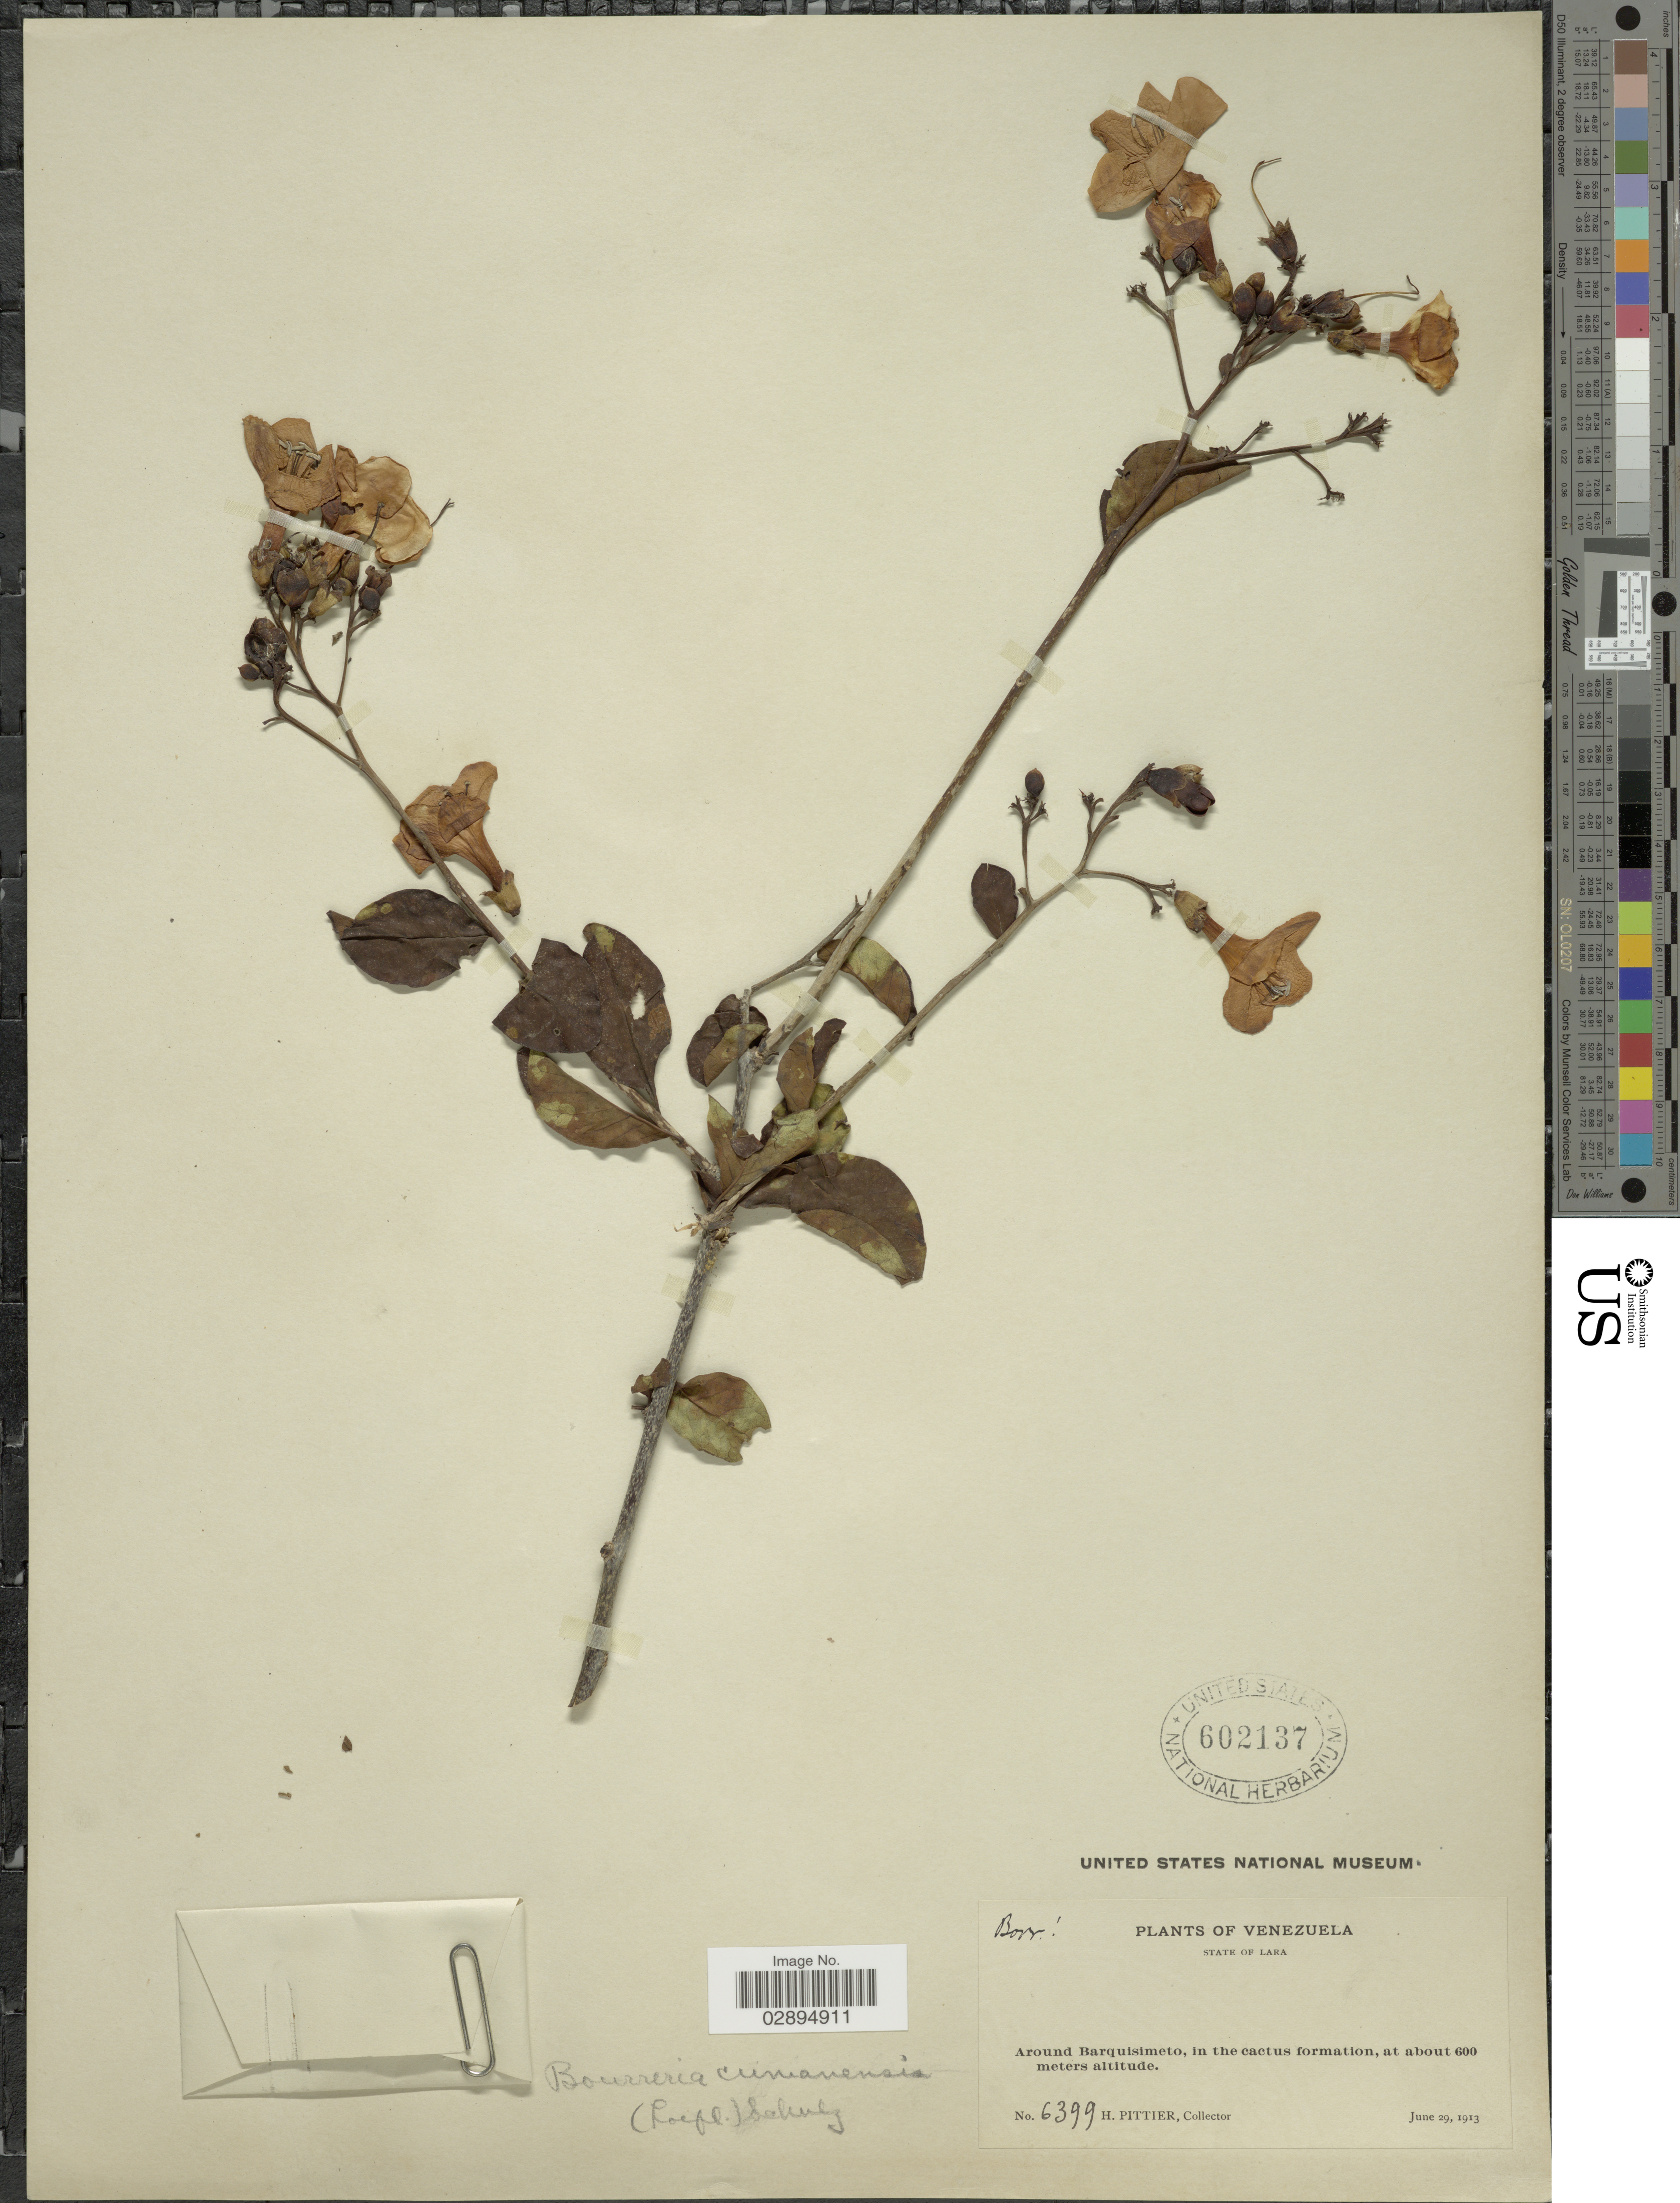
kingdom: Plantae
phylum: Tracheophyta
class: Magnoliopsida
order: Boraginales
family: Ehretiaceae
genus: Bourreria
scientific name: Bourreria exsucca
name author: (L.) Jacq.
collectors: H. F. Pittier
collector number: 6399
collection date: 1913-06-29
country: Venezuela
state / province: Lara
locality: Around Barquisimeto, in the cactus formation.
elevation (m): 600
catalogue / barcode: US 602137